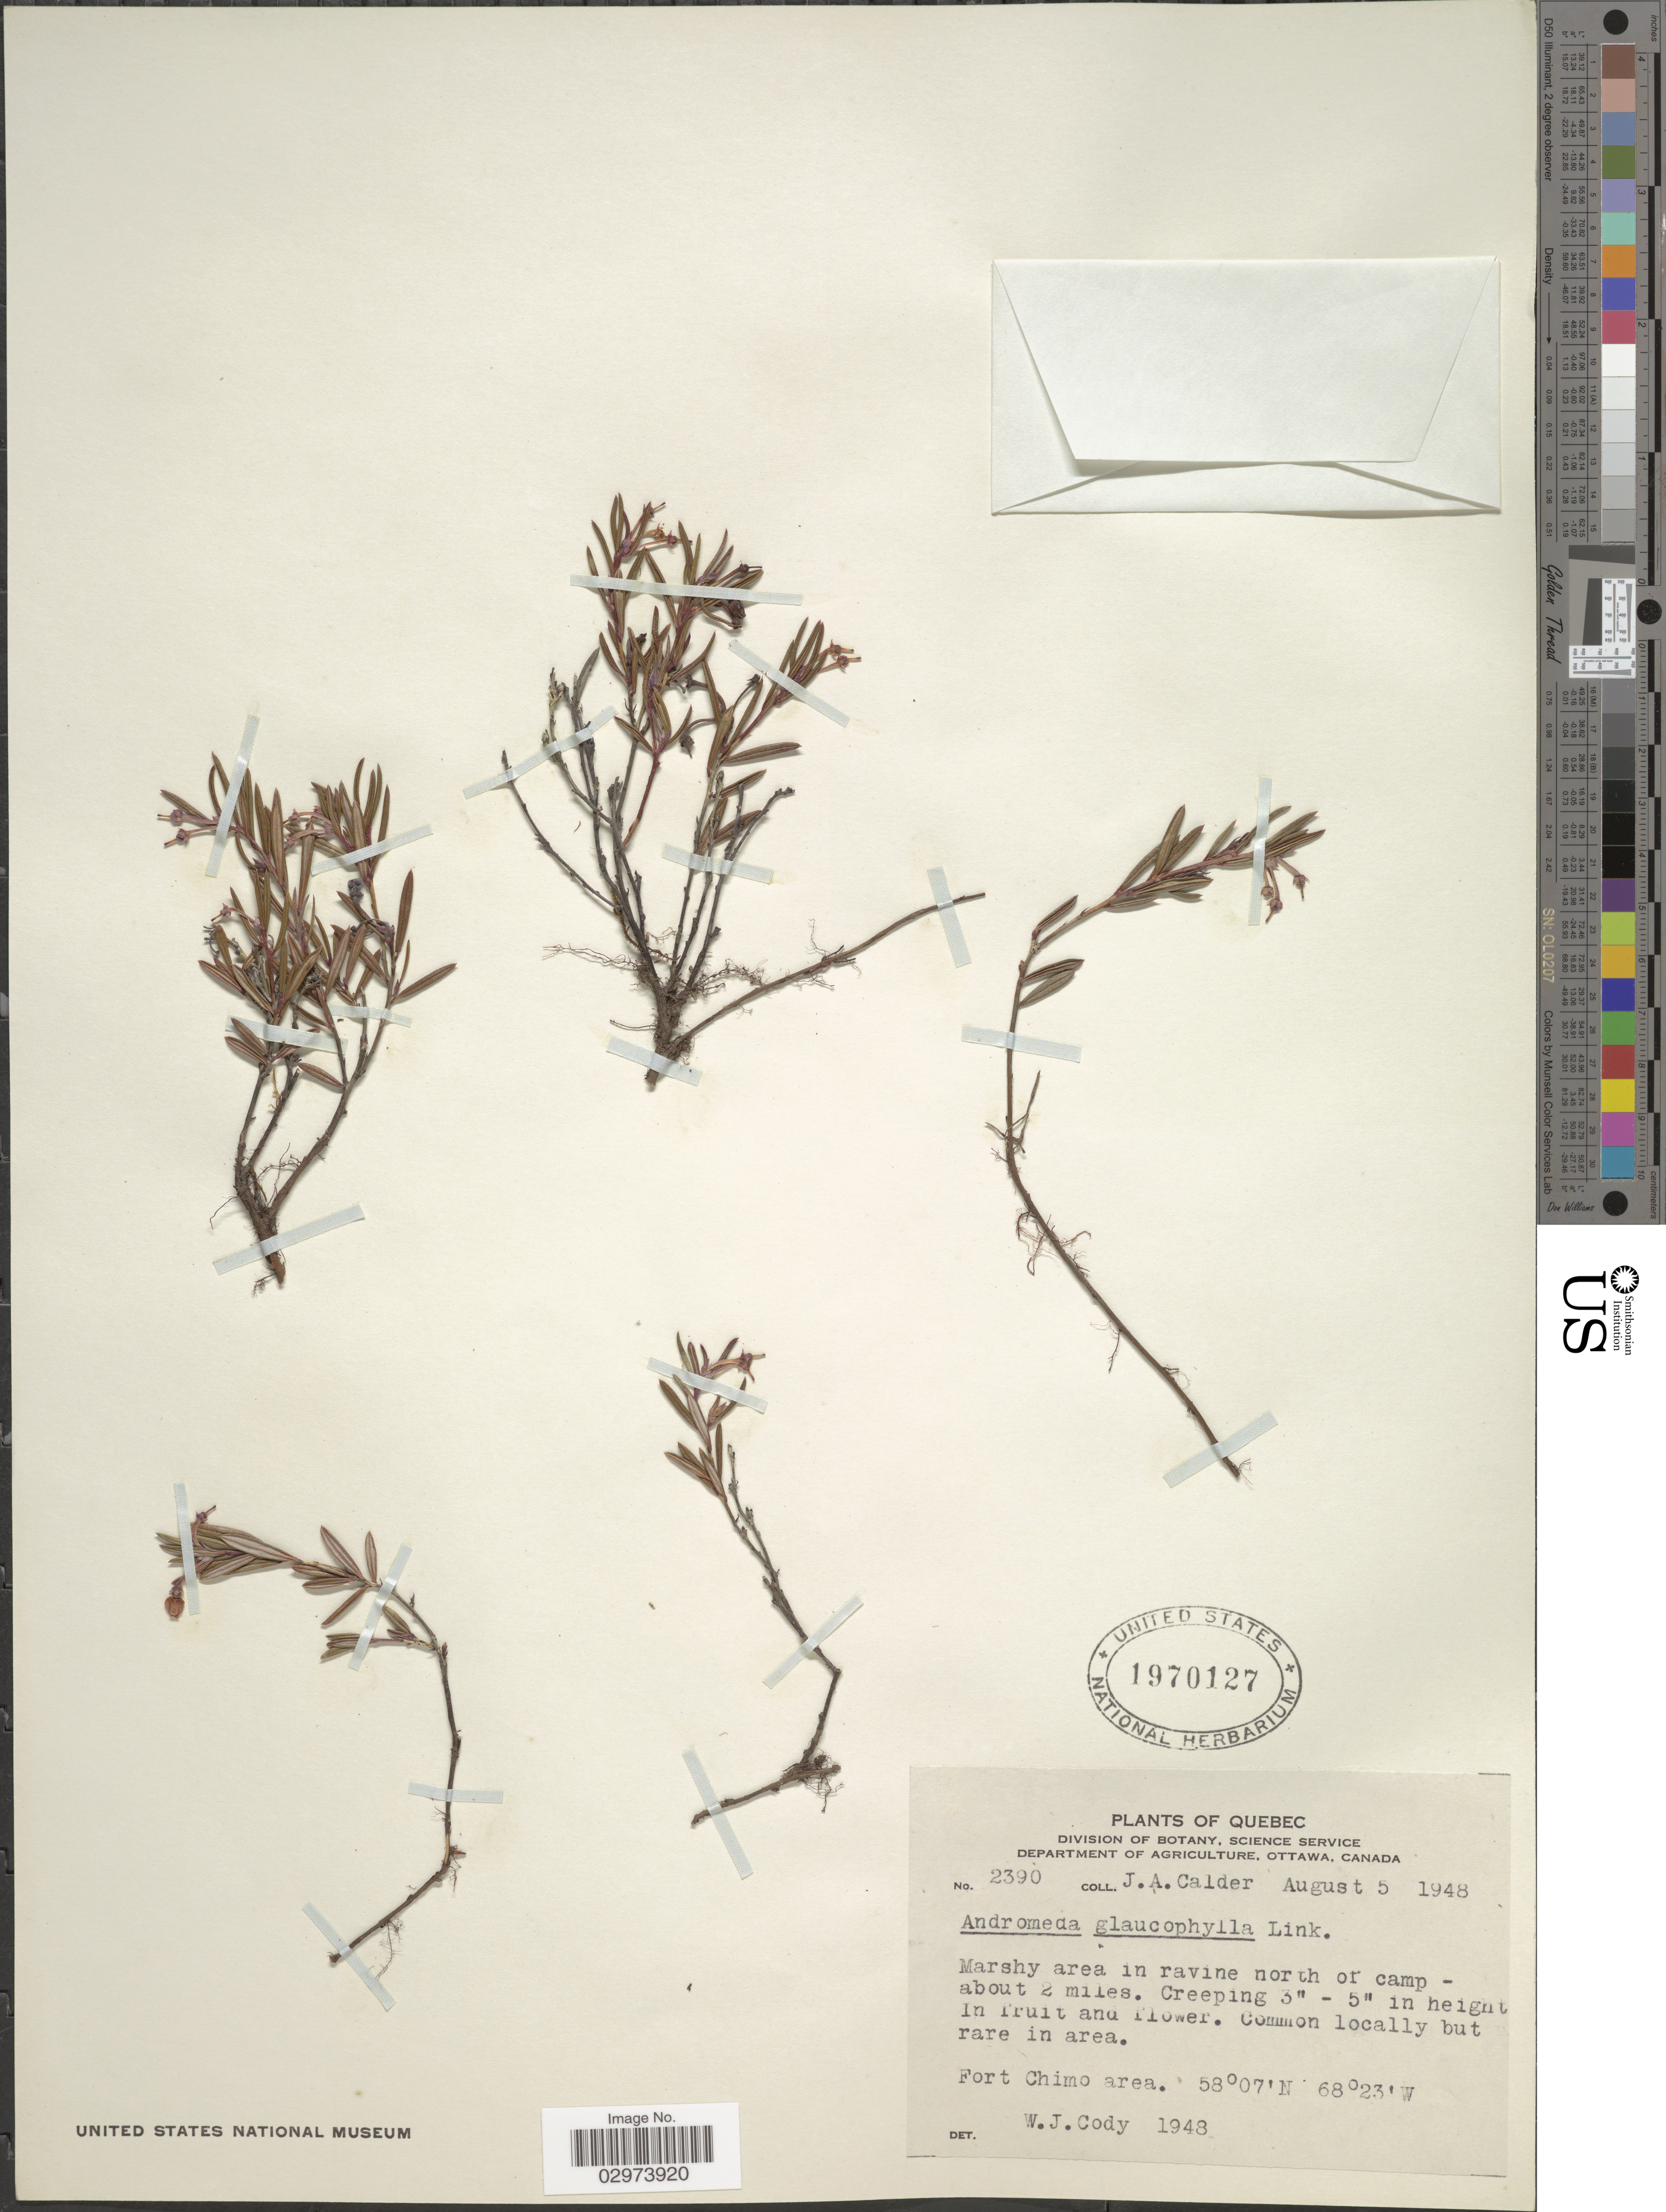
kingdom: Plantae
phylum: Tracheophyta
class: Magnoliopsida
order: Ericales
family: Ericaceae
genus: Andromeda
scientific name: Andromeda polifolia var. latifolia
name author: Aiton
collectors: J. A. Calder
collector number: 2390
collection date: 1948-08-05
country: Canada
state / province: Quebec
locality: Marshy area in ravine north of camp - about 2 miles. Fort Chimo area.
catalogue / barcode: US 1970127